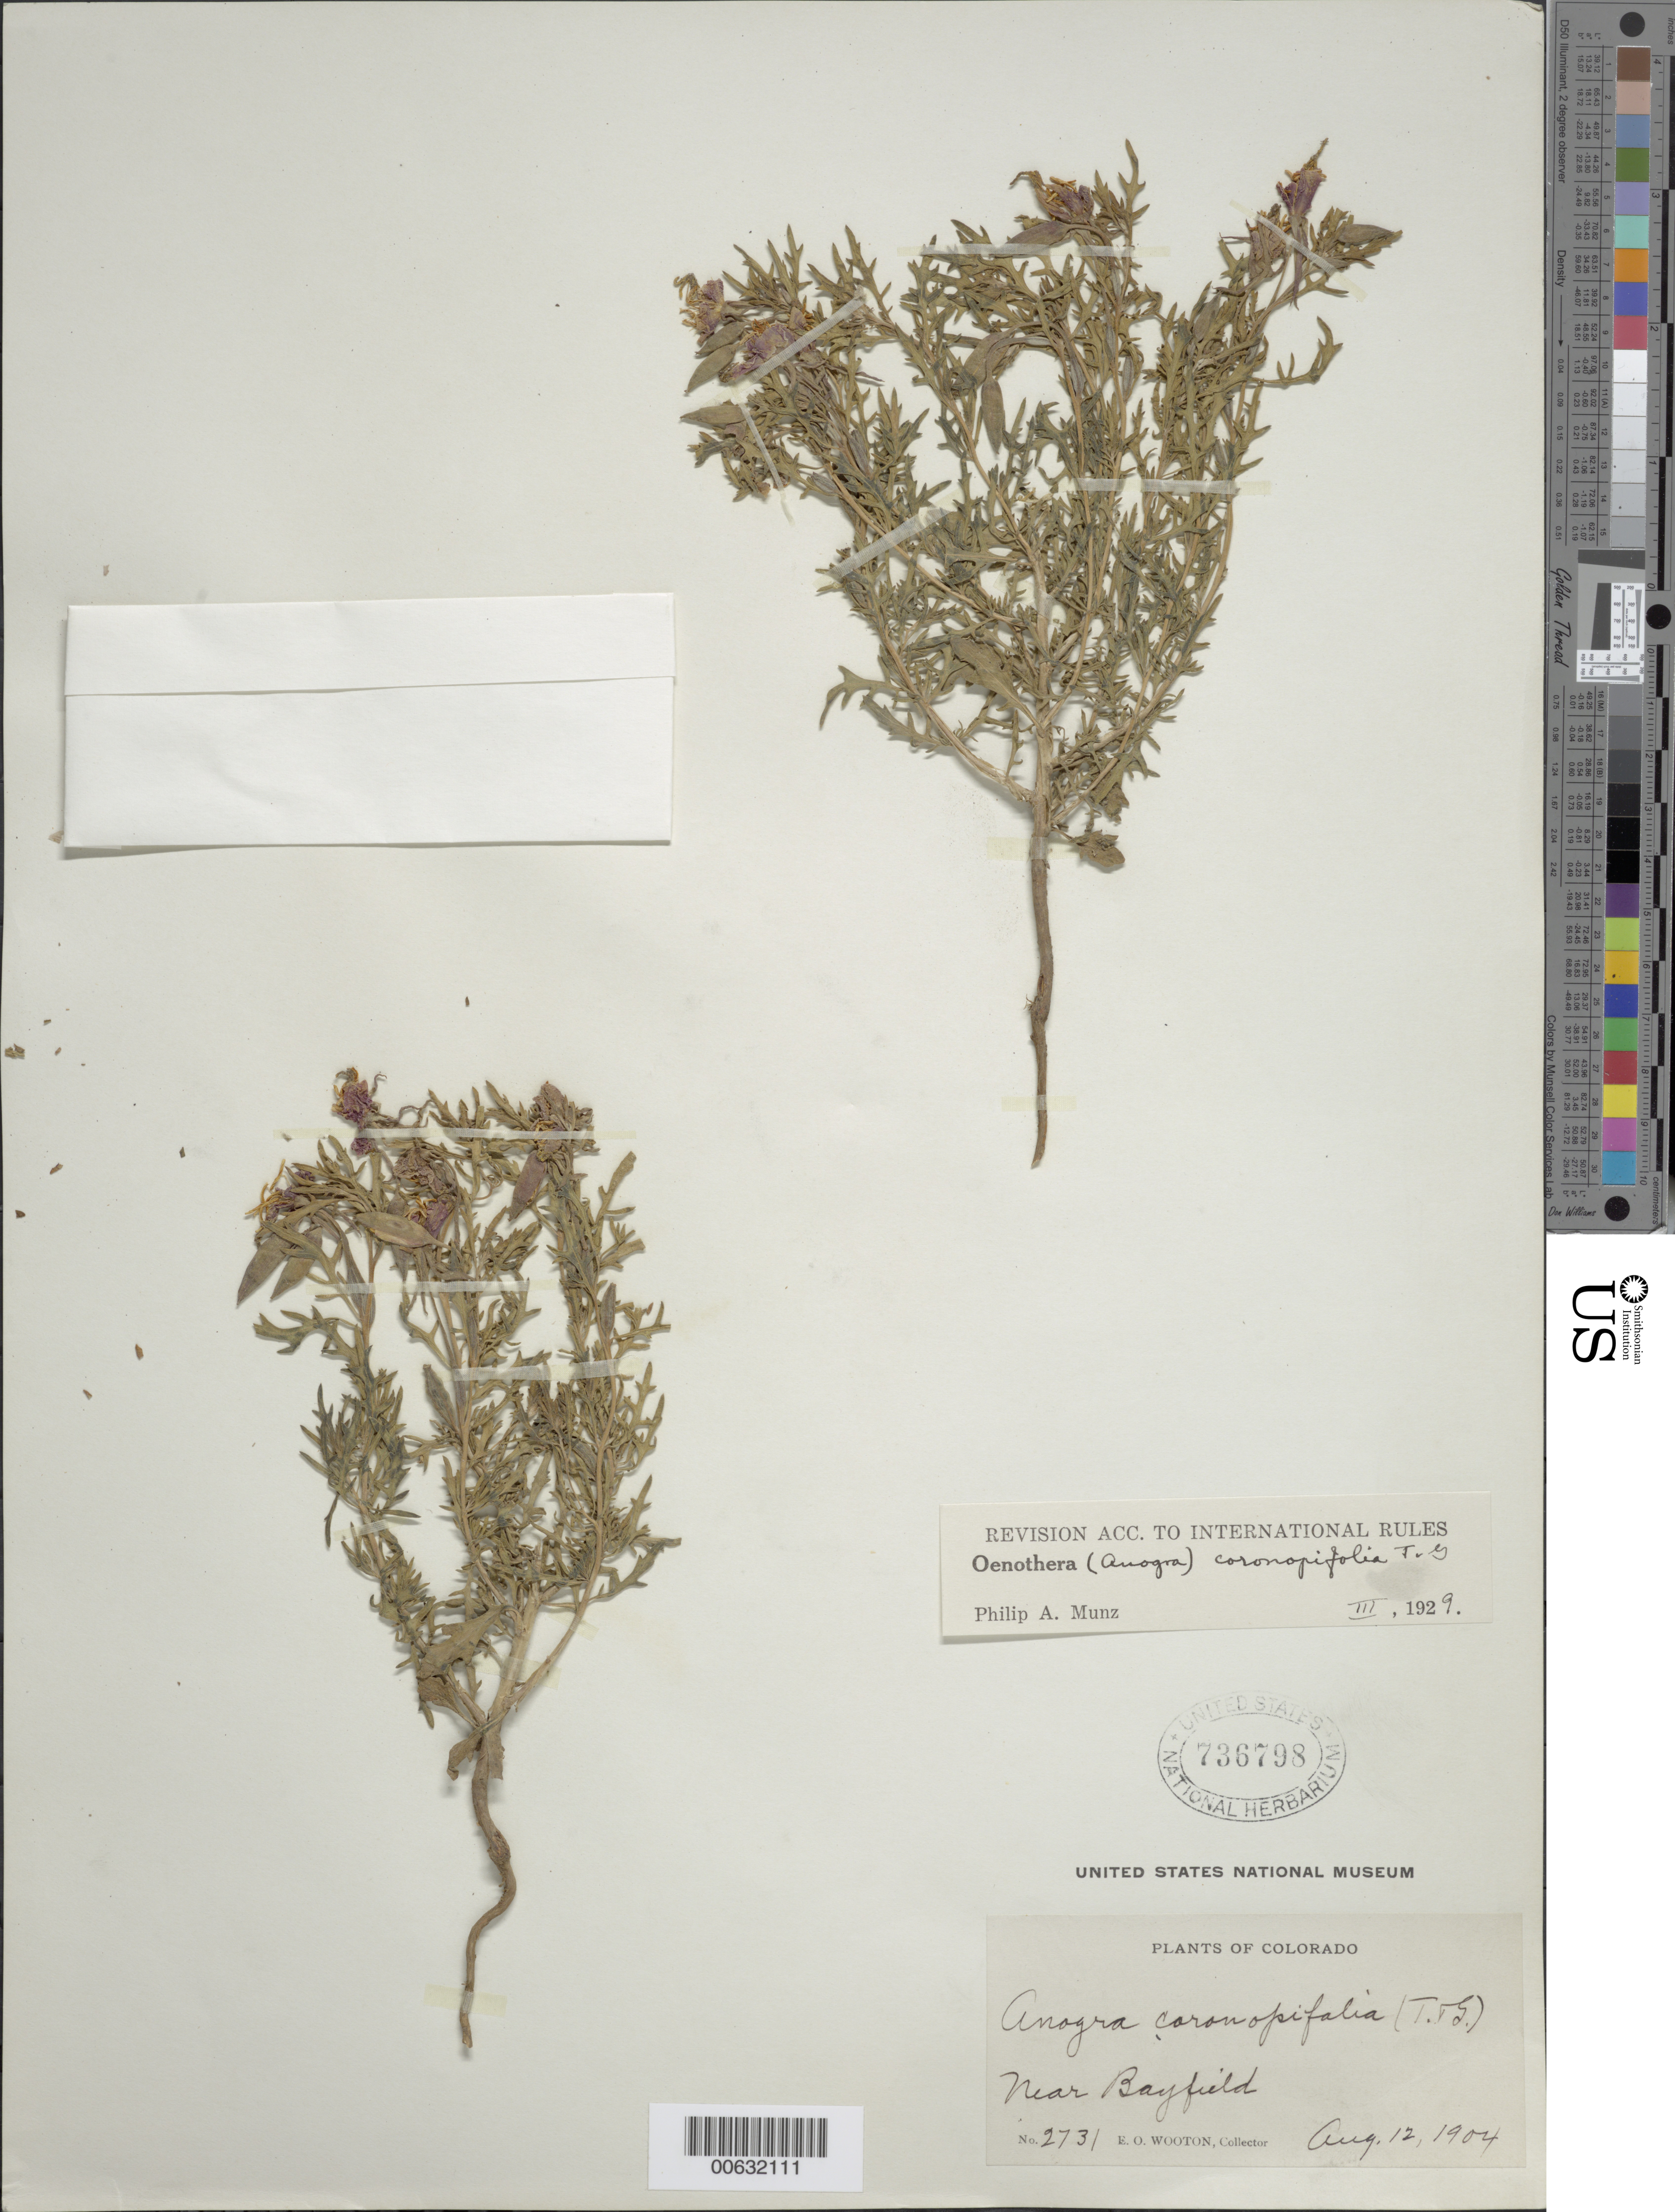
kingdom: Plantae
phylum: Tracheophyta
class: Magnoliopsida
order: Myrtales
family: Onagraceae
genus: Oenothera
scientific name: Oenothera coronopifolia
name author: Torr. & A. Gray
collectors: E. O. Wooton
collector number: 2731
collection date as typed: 12 Aug 1904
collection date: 1904-08-12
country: United States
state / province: Colorado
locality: Near Bayfield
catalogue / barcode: US 736798